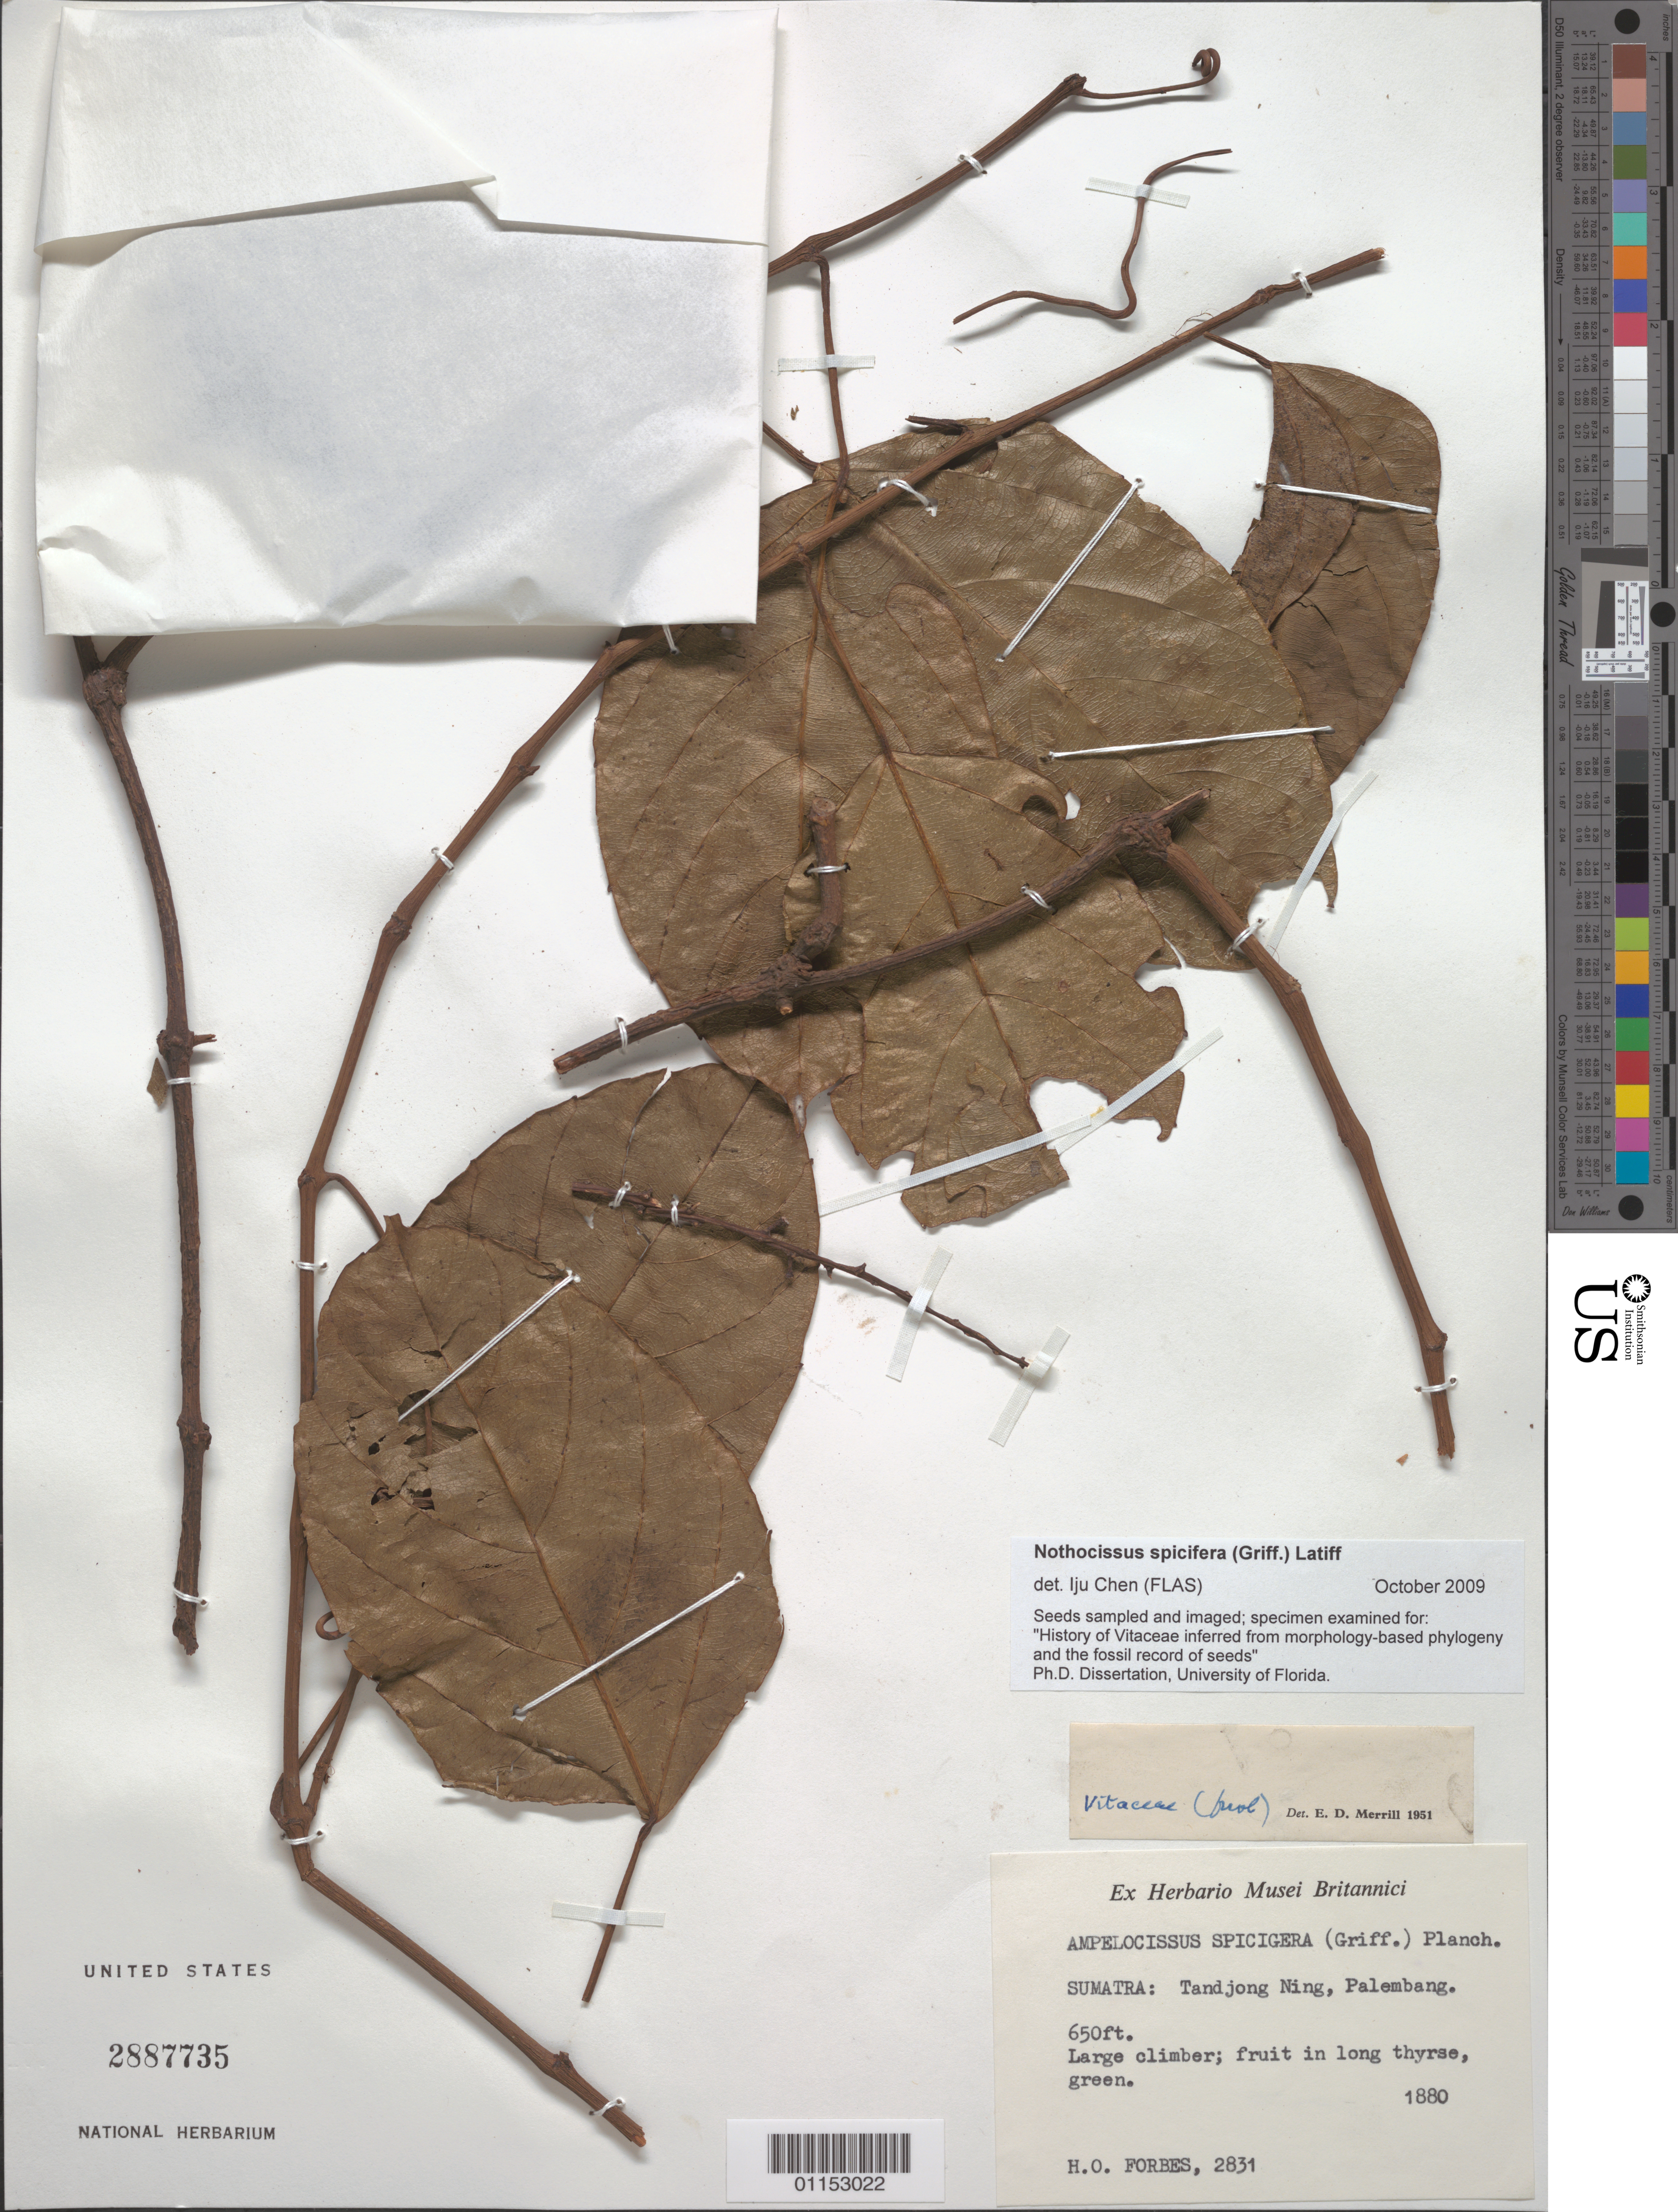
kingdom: Plantae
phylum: Tracheophyta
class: Magnoliopsida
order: Vitales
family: Vitaceae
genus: Ampelocissus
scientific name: Ampelocissus spicifer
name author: (Griff.) Planch.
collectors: H. O. Forbes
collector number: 2831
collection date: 1880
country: Indonesia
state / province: Sumatra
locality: Tandjong Ning, Palembang.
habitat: Large climber.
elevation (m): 198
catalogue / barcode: US 2887735